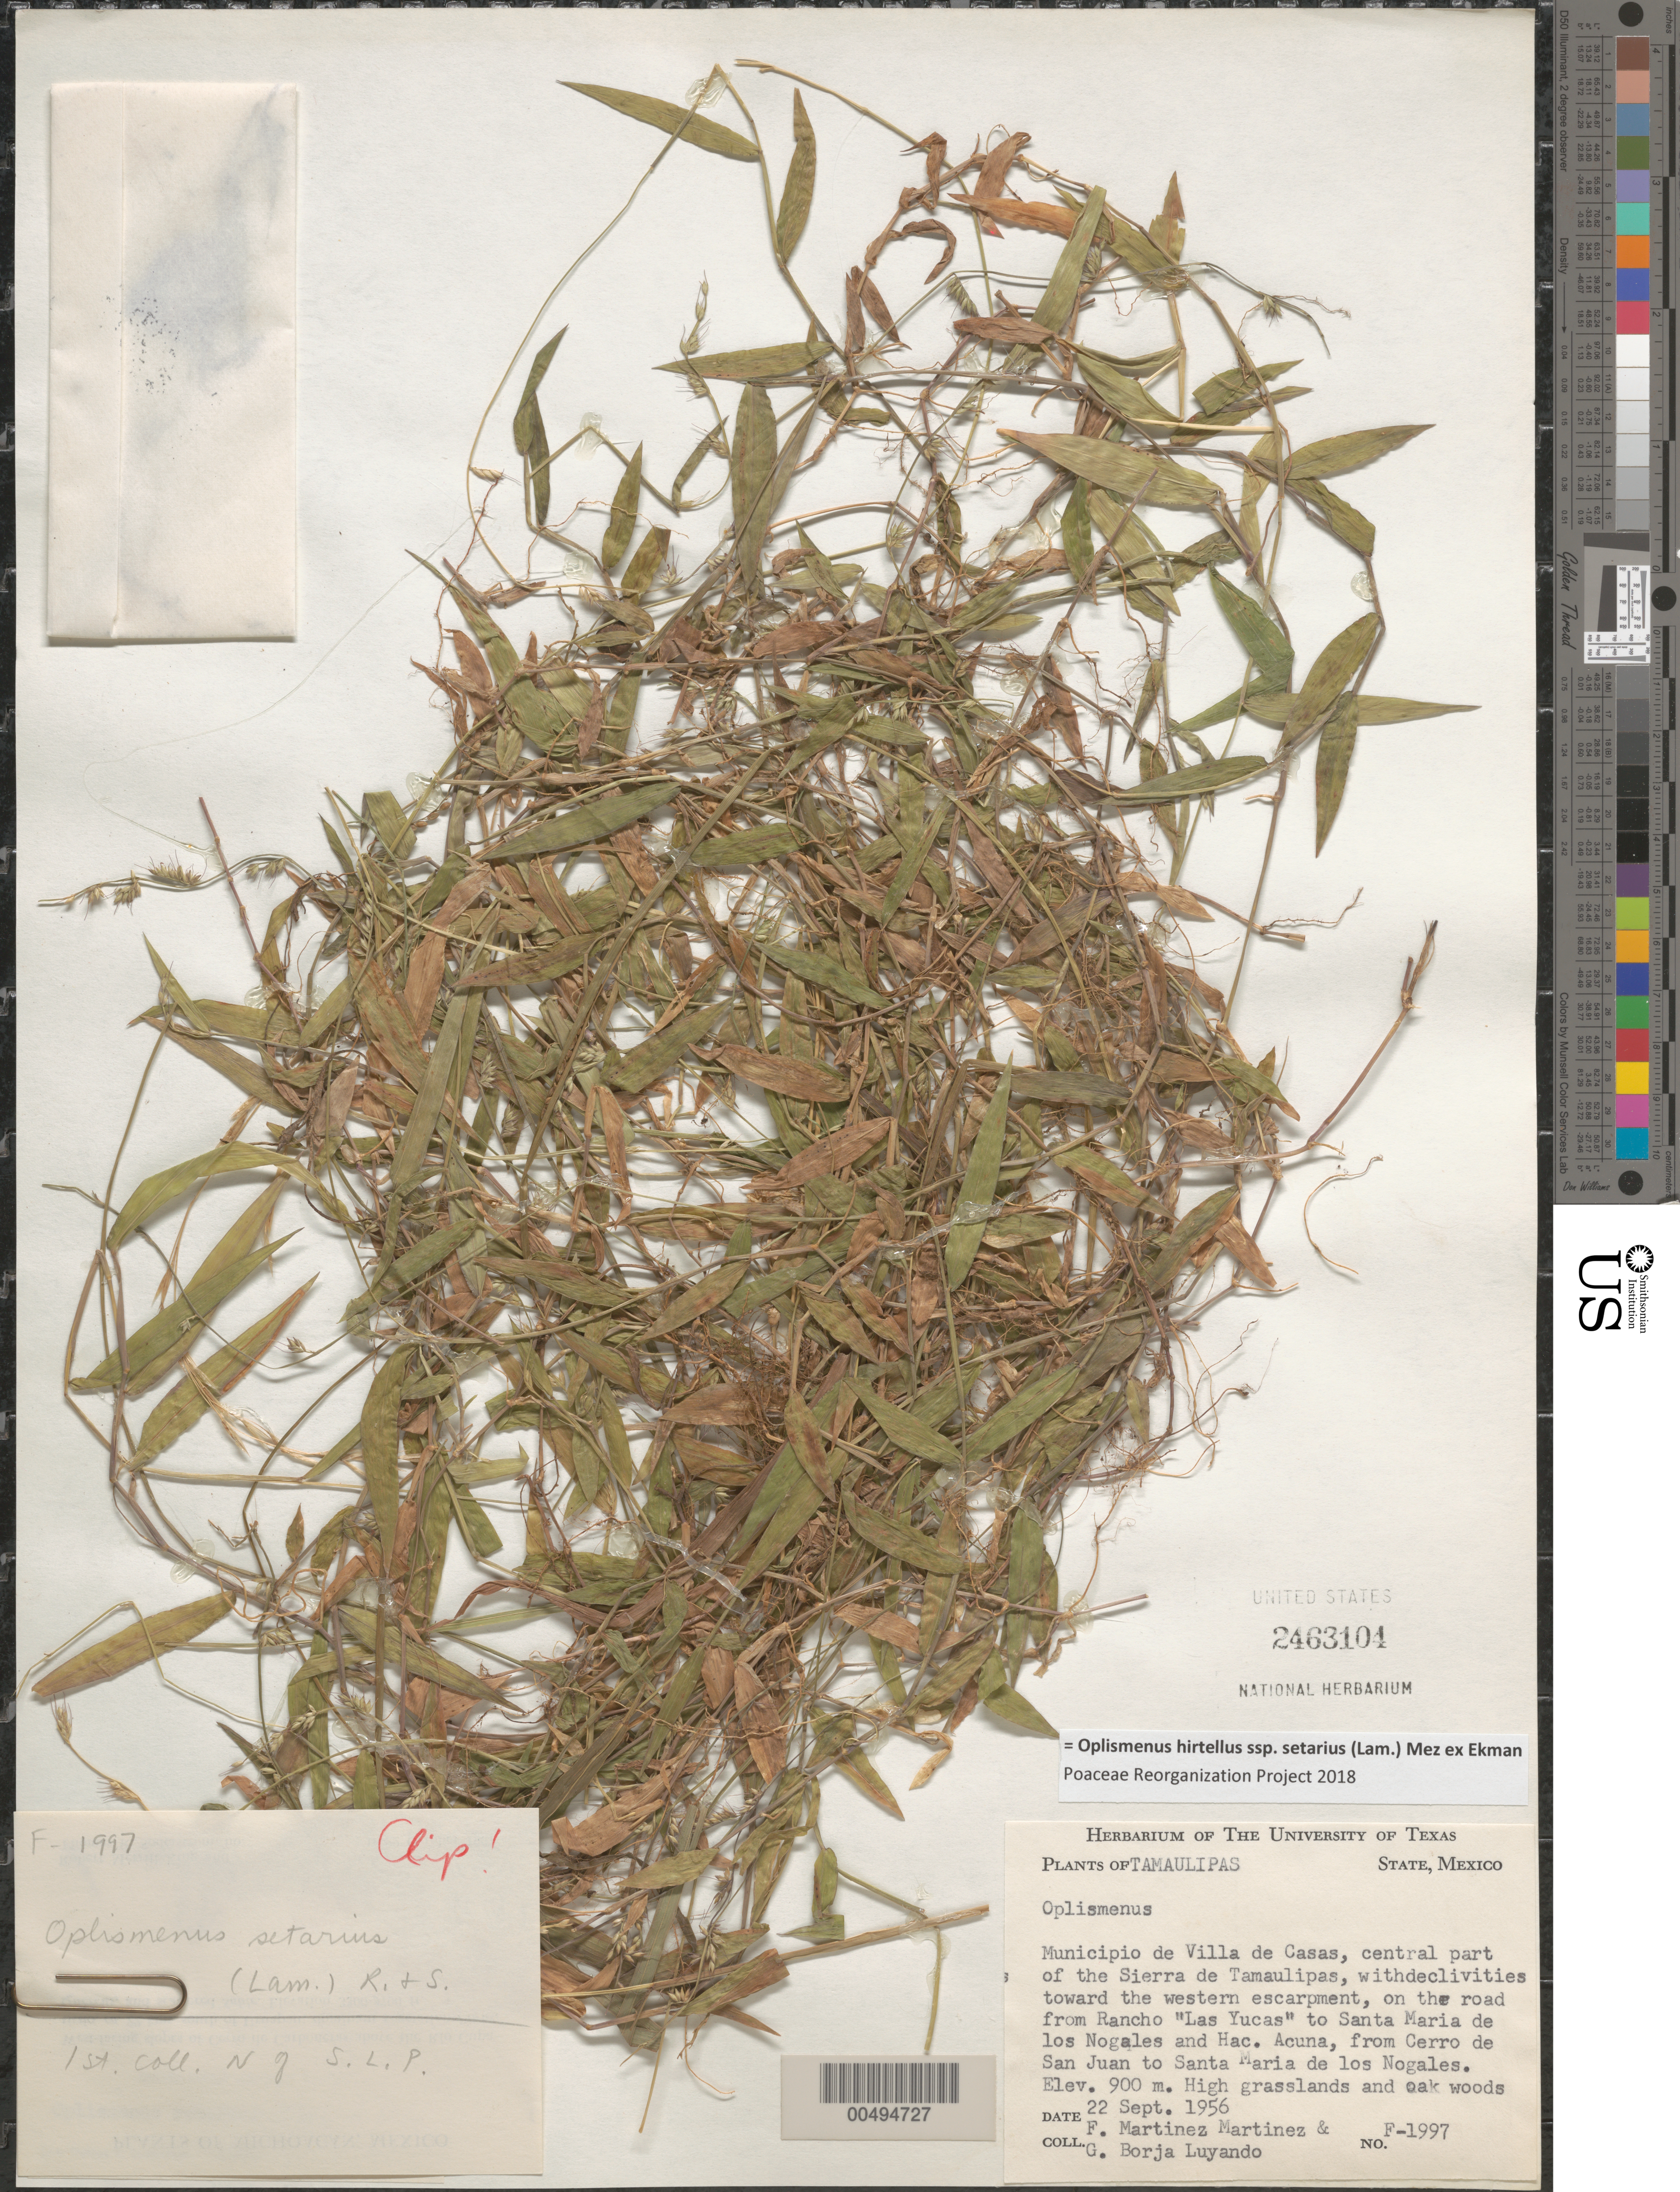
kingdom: Plantae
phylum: Tracheophyta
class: Liliopsida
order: Poales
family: Poaceae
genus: Oplismenus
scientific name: Oplismenus hirtellus subsp. setarius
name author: (Lam.) Mez ex Ekman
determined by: Poaceae Reorganization Project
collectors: F. Martinez-M. & G. Borja-Luyando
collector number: F-1997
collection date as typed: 22 Sep 1956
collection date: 1956-09-22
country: Mexico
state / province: Tamaulipas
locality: Mun de Villa de Casas, central part of the Sierra de TM, on the rd from Rancho Las Yucas to Santa Maria de los Nogales & Ha...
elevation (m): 900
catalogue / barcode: US 2463104